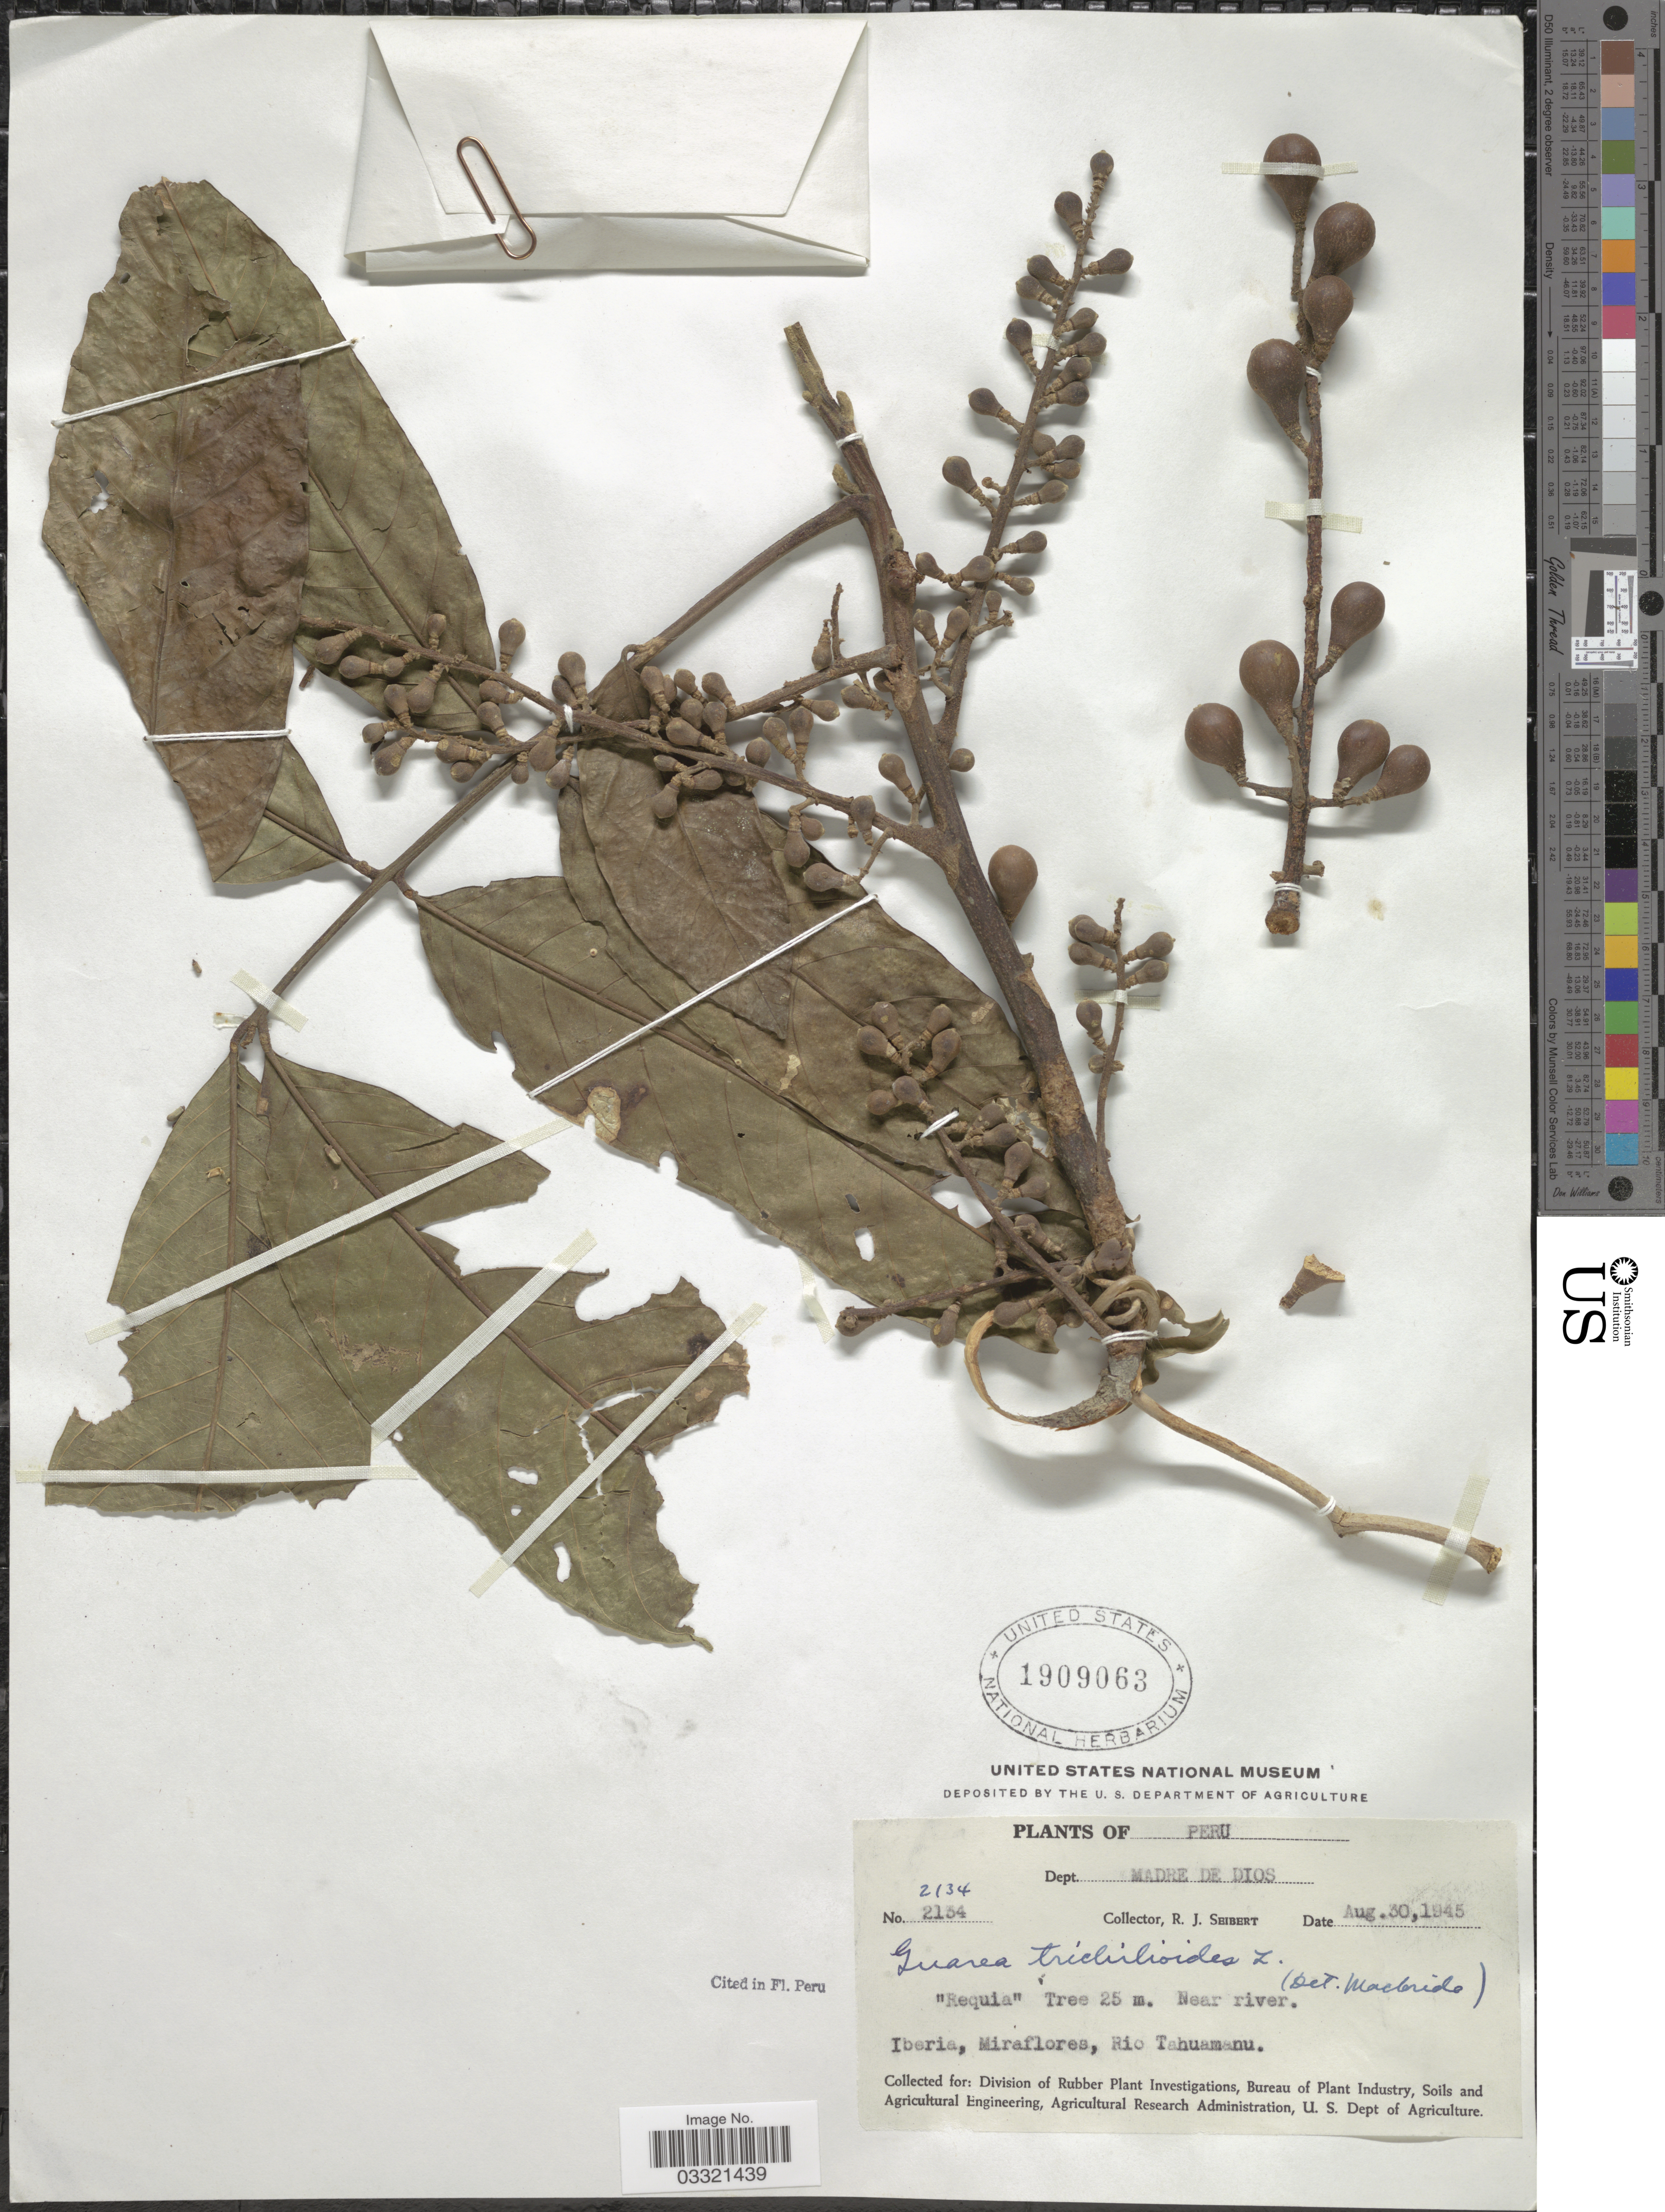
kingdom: Plantae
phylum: Tracheophyta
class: Magnoliopsida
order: Sapindales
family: Meliaceae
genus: Guarea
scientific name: Guarea guidonia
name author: (L.) Sleumer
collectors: R. J. Seibert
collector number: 2134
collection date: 1945-08-30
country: Peru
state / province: Madre de Dios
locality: Dept. Madre de Dios. Iberia, Miraflores, Rio Tahuamanu.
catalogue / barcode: US 1909063